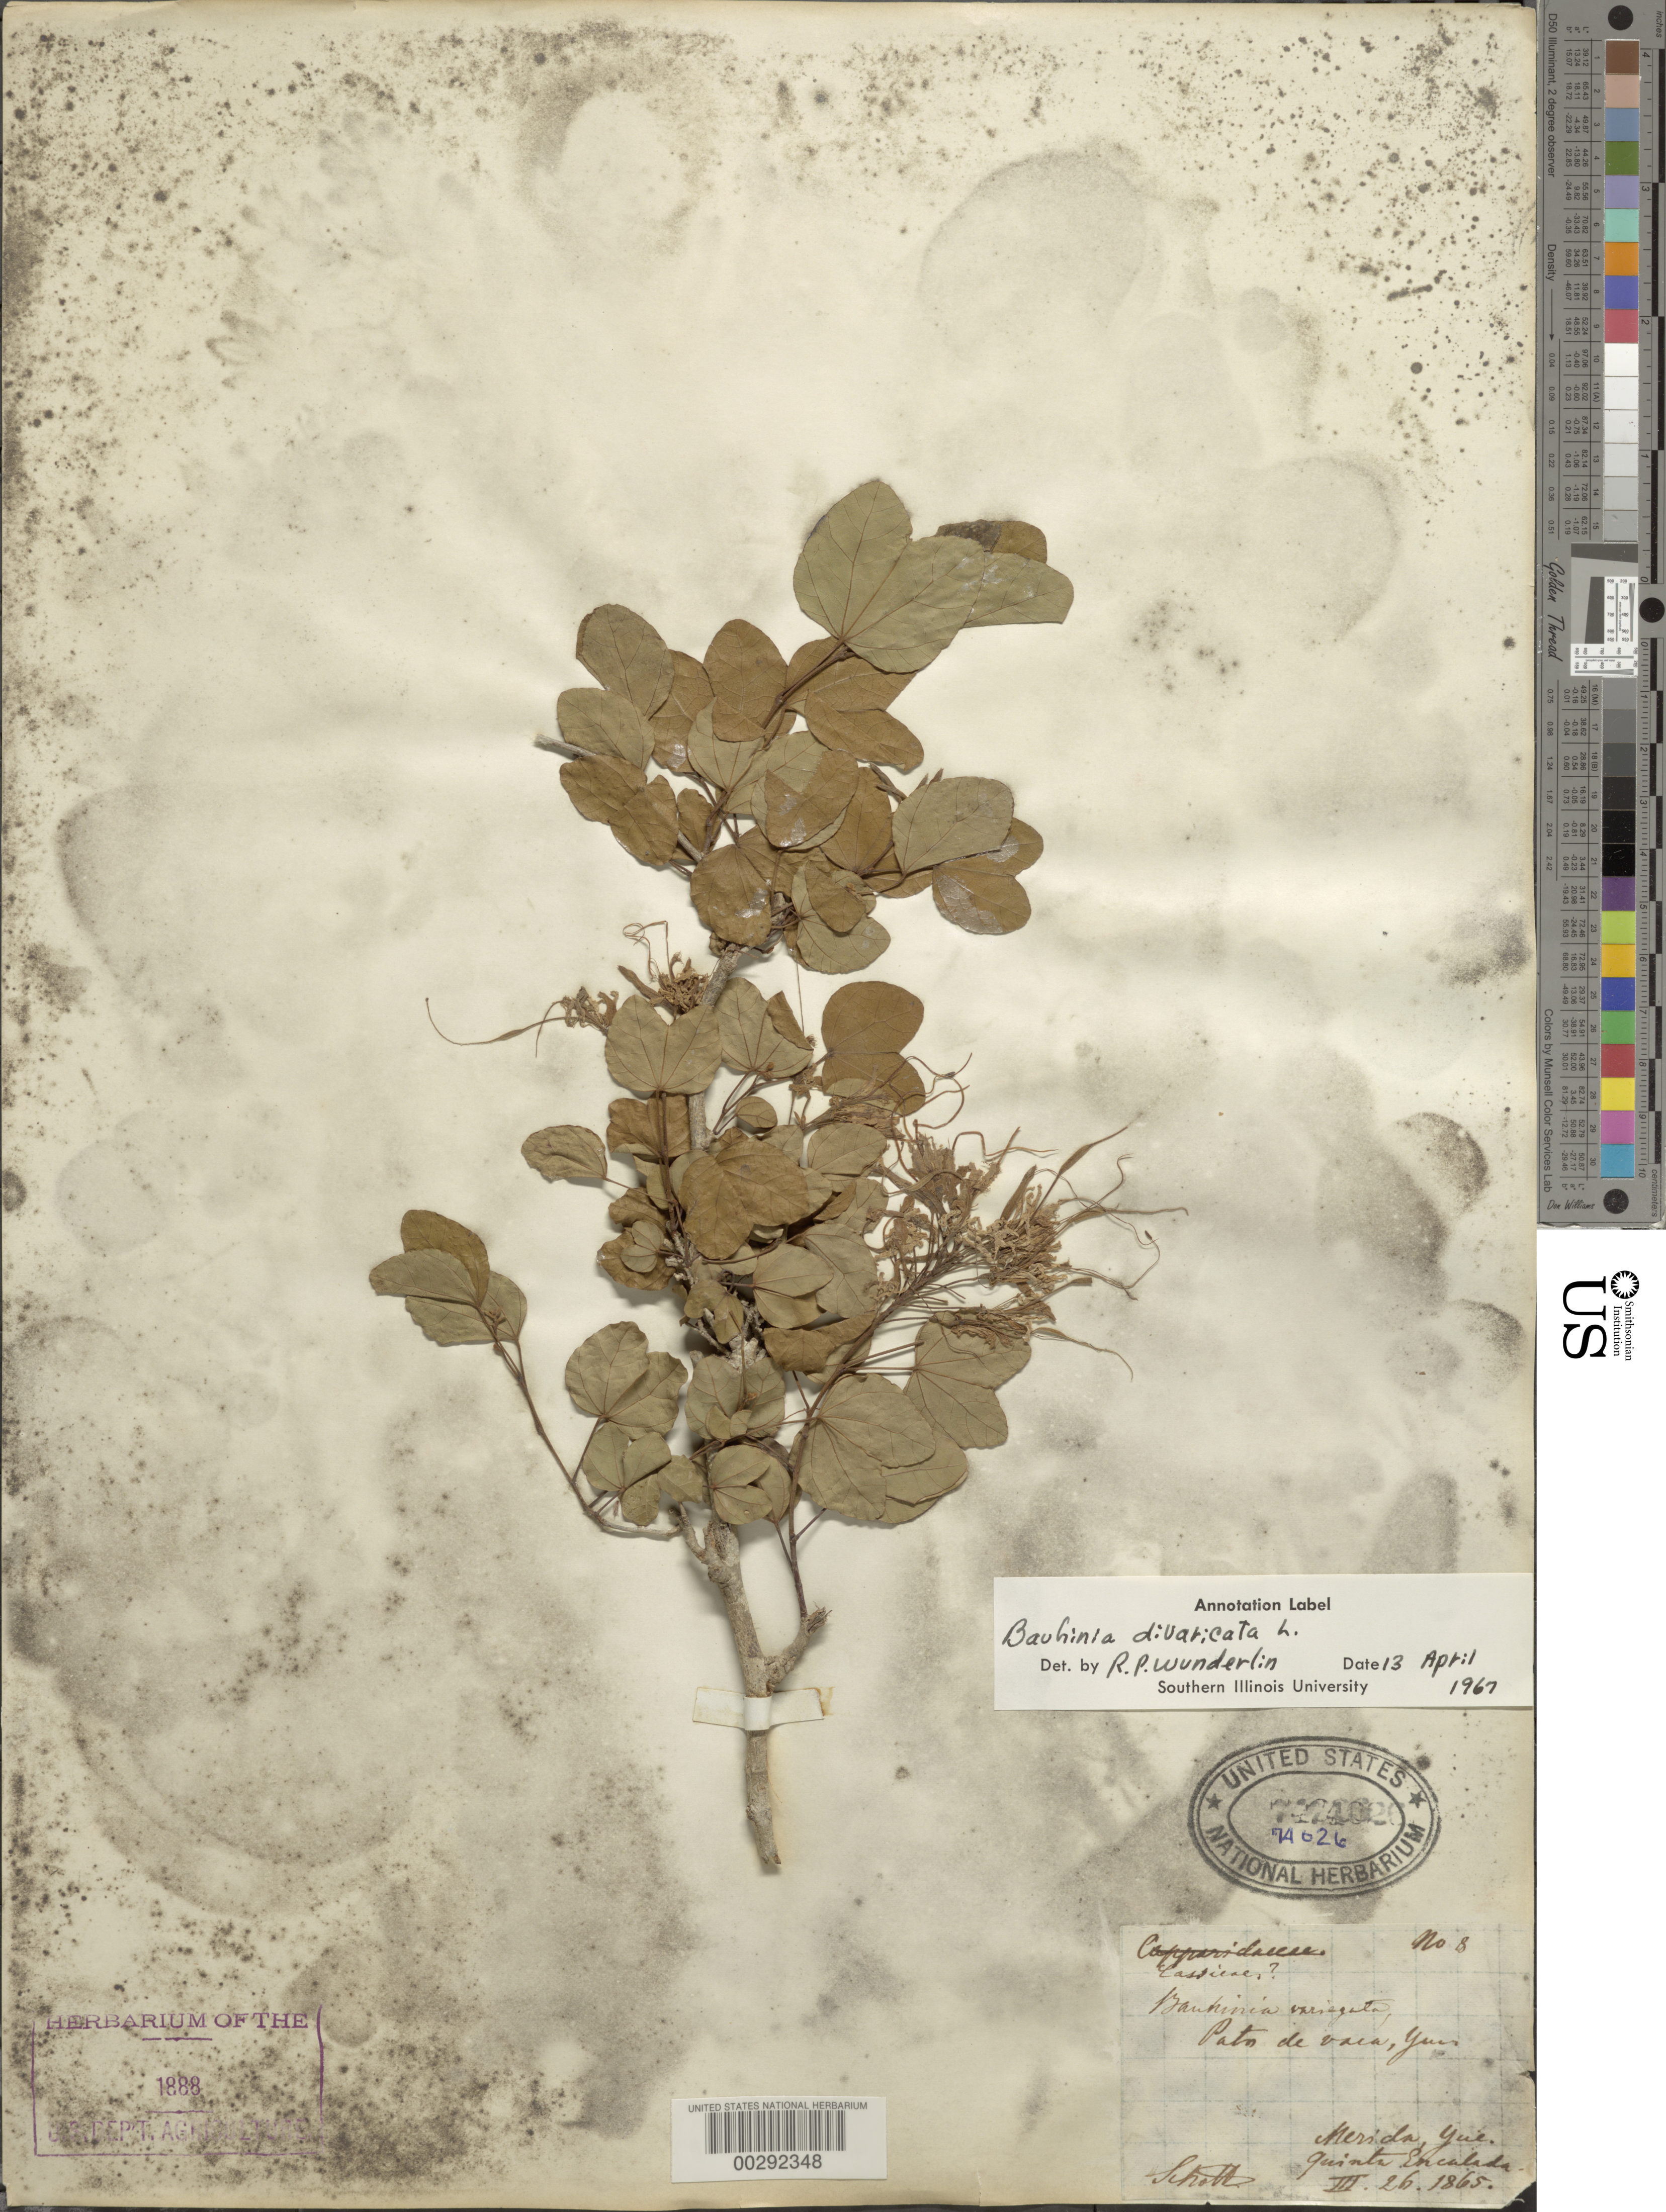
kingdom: Plantae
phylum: Tracheophyta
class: Magnoliopsida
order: Fabales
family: Fabaceae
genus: Bauhinia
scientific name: Bauhinia divaricata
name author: L.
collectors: A. L. Schott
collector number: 8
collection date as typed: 26 Mar 1865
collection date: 1865-03-26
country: Mexico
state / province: Yucatán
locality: Pato de vaca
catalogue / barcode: US 74026